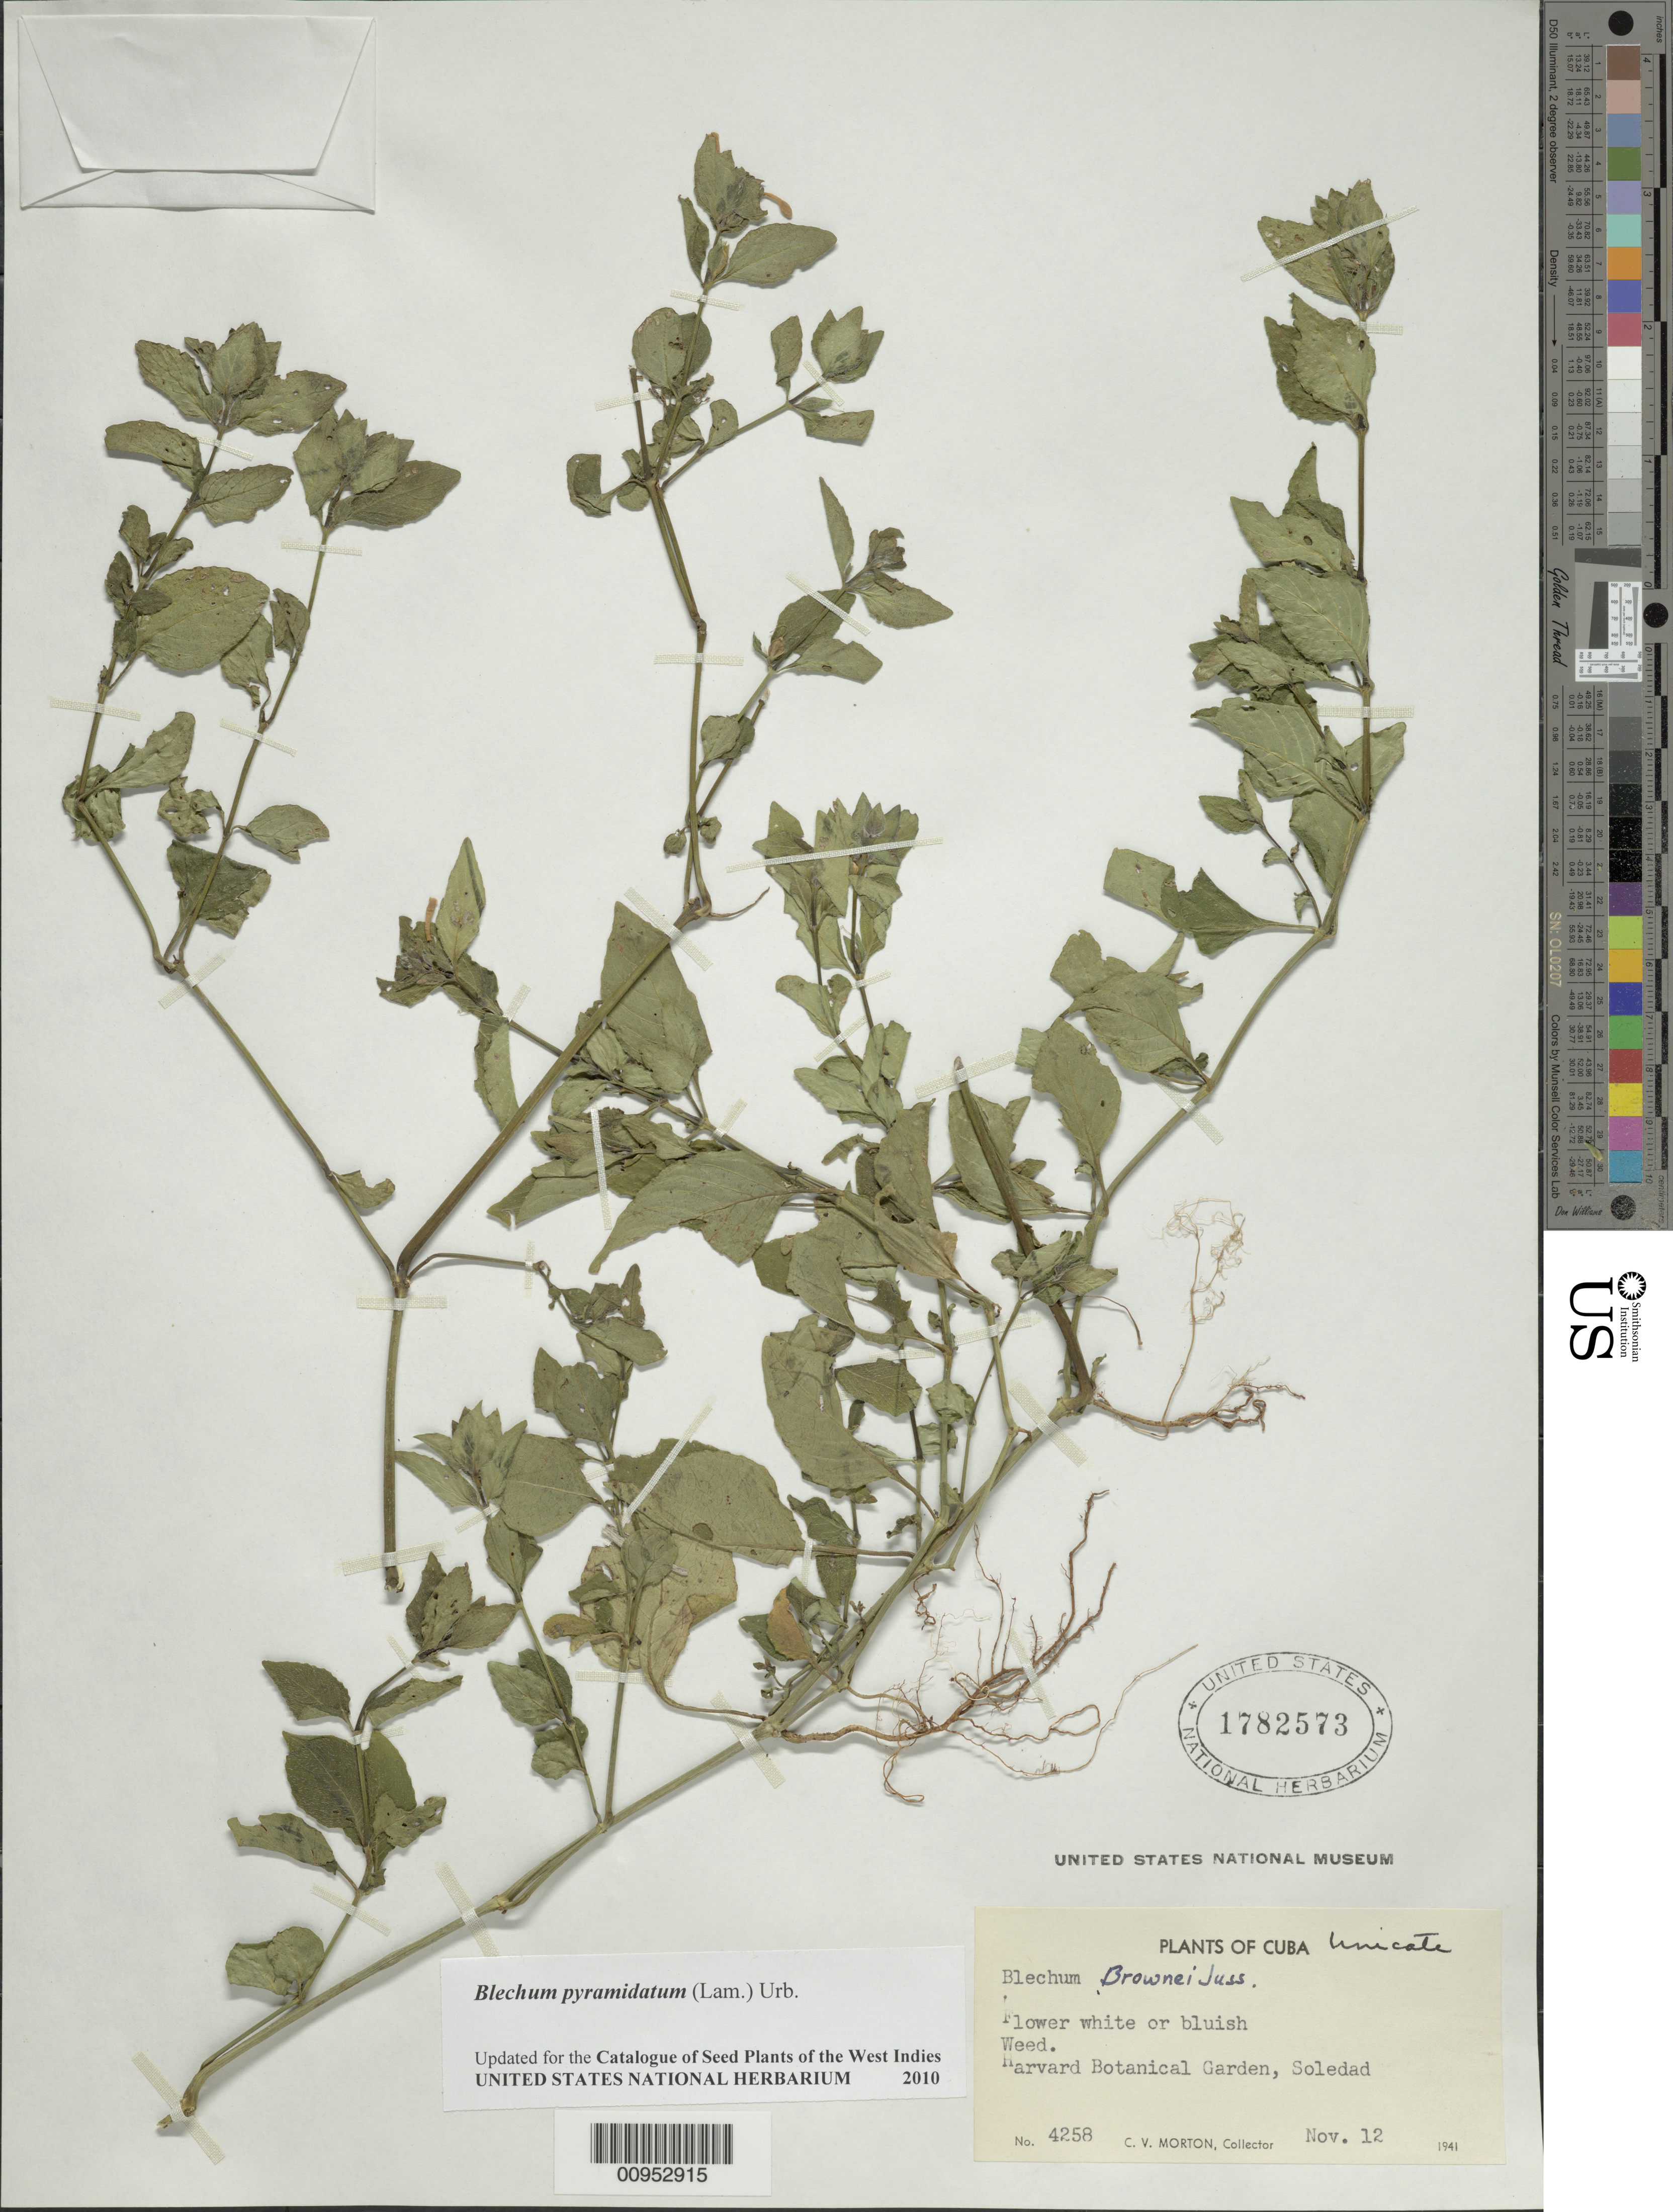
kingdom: Plantae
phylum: Tracheophyta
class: Magnoliopsida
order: Lamiales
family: Acanthaceae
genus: Blechum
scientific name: Blechum pyramidatum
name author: (Lam.) Urb.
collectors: C. V. Morton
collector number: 4258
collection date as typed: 12 Nov 1941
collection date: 1941-11-12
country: Cuba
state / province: Cienfuegos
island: Cuba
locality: Harvard Botanical Garden, Soledad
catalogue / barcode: US 1782573